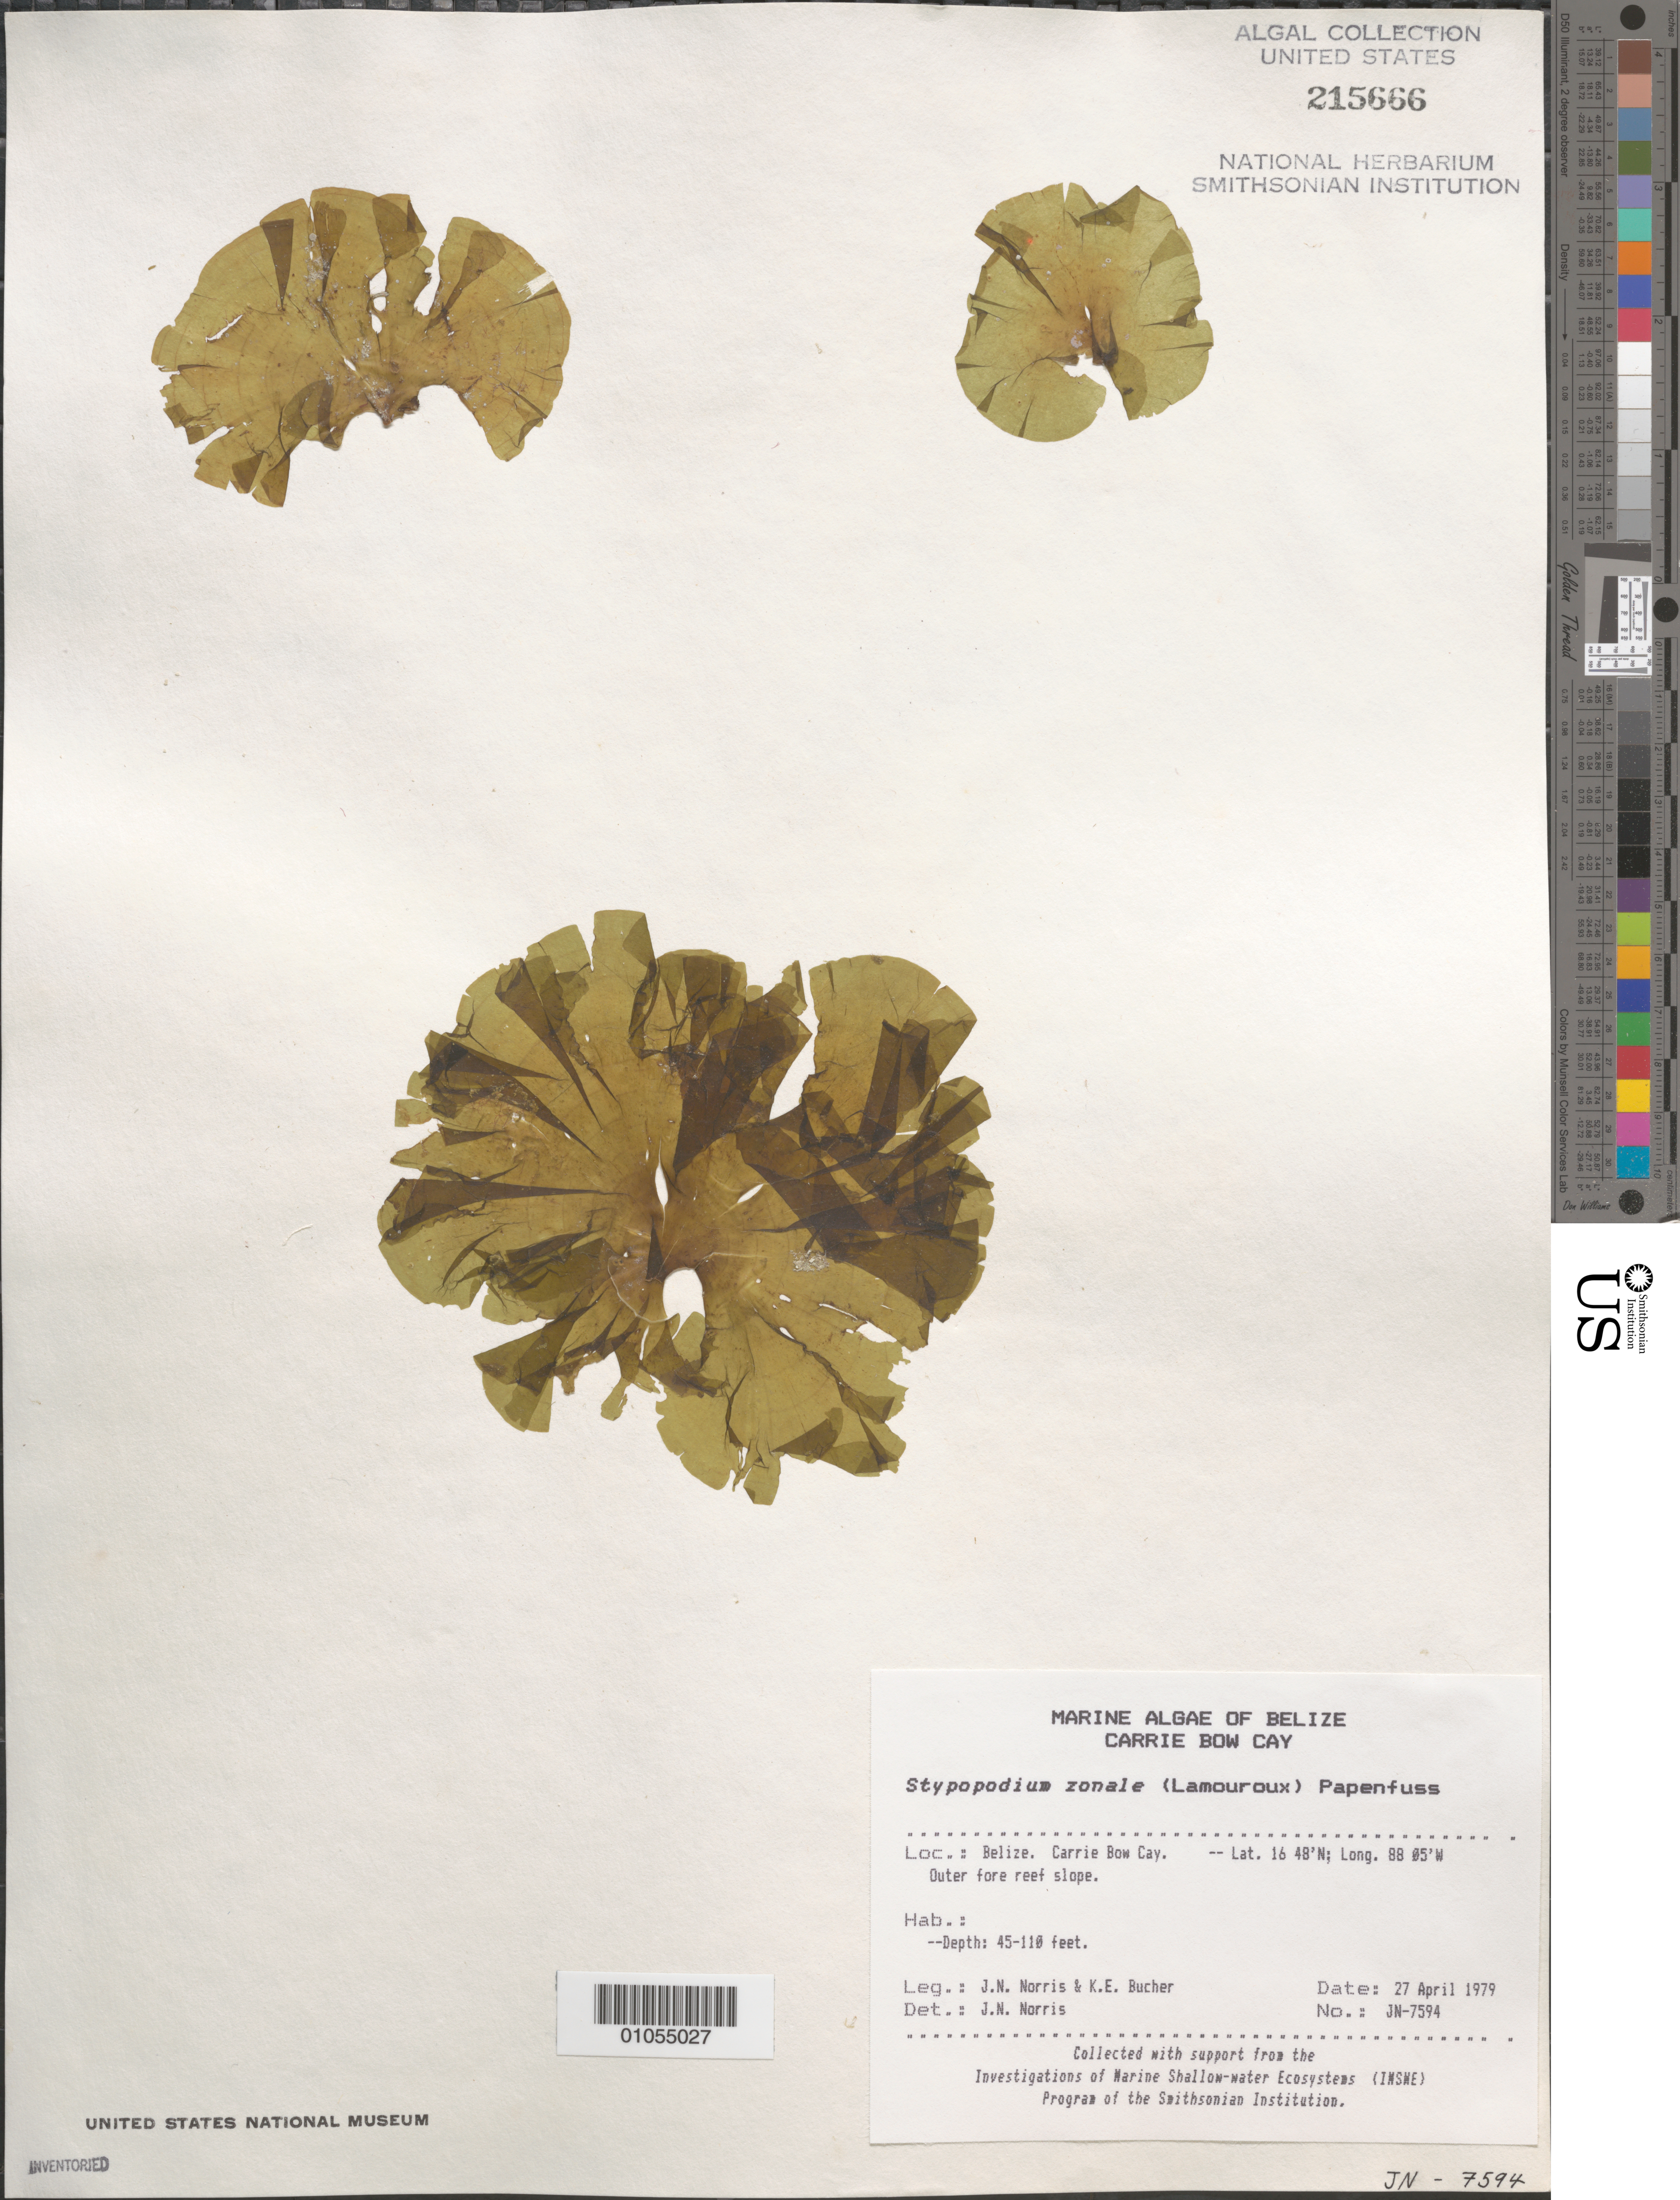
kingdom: Chromista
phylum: Ochrophyta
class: Phaeophyceae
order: Dictyotales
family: Dictyotaceae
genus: Stypopodium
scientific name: Stypopodium zonale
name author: (J.V.Lamouroux) Papenf.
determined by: Norris, James N.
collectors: J. N. Norris & K. E. Bucher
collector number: JN-7594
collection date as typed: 27 Apr 1979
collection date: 1979-04-27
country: Belize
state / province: Stann Creek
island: Carrie Bow Cay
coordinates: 16 48'N, 88 05'W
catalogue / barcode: US 215666